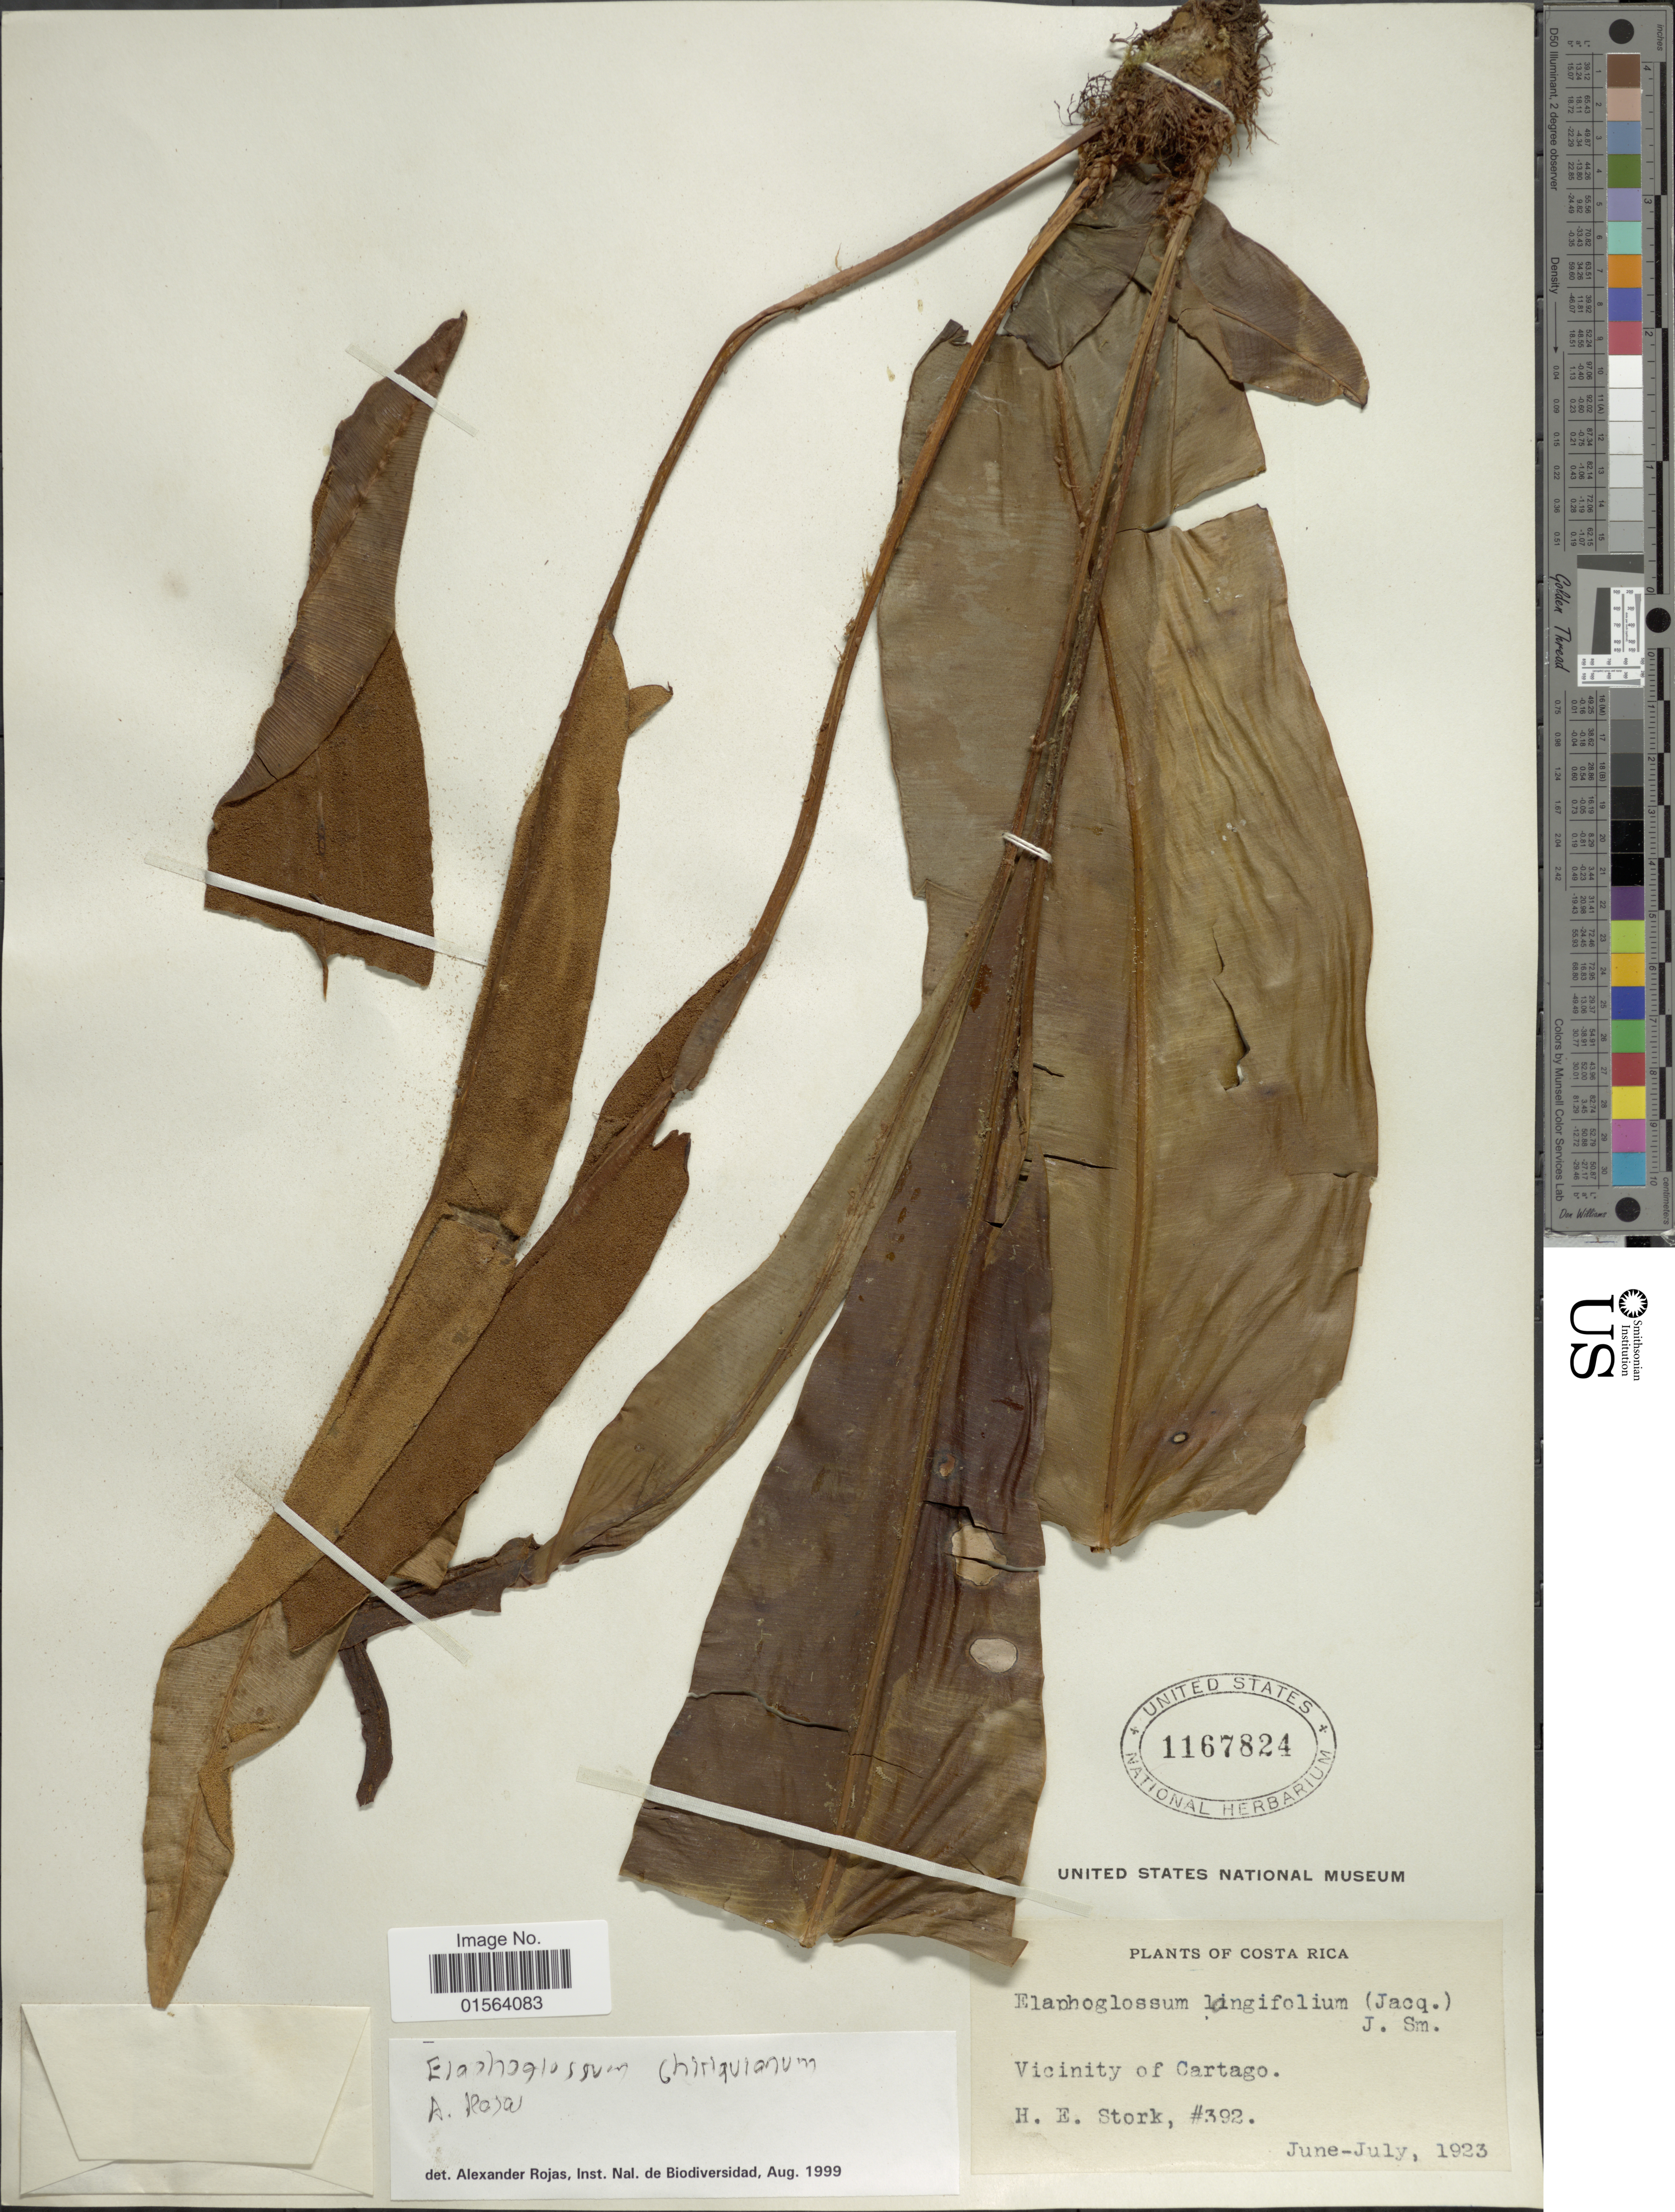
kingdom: Plantae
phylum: Tracheophyta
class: Polypodiopsida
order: Polypodiales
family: Dryopteridaceae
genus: Elaphoglossum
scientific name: Elaphoglossum lankesteri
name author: Mickel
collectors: H. E. Stork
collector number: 392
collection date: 1923-06/1923-07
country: Costa Rica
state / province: Cartago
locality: Vicinity of Cartago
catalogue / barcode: US 1167824